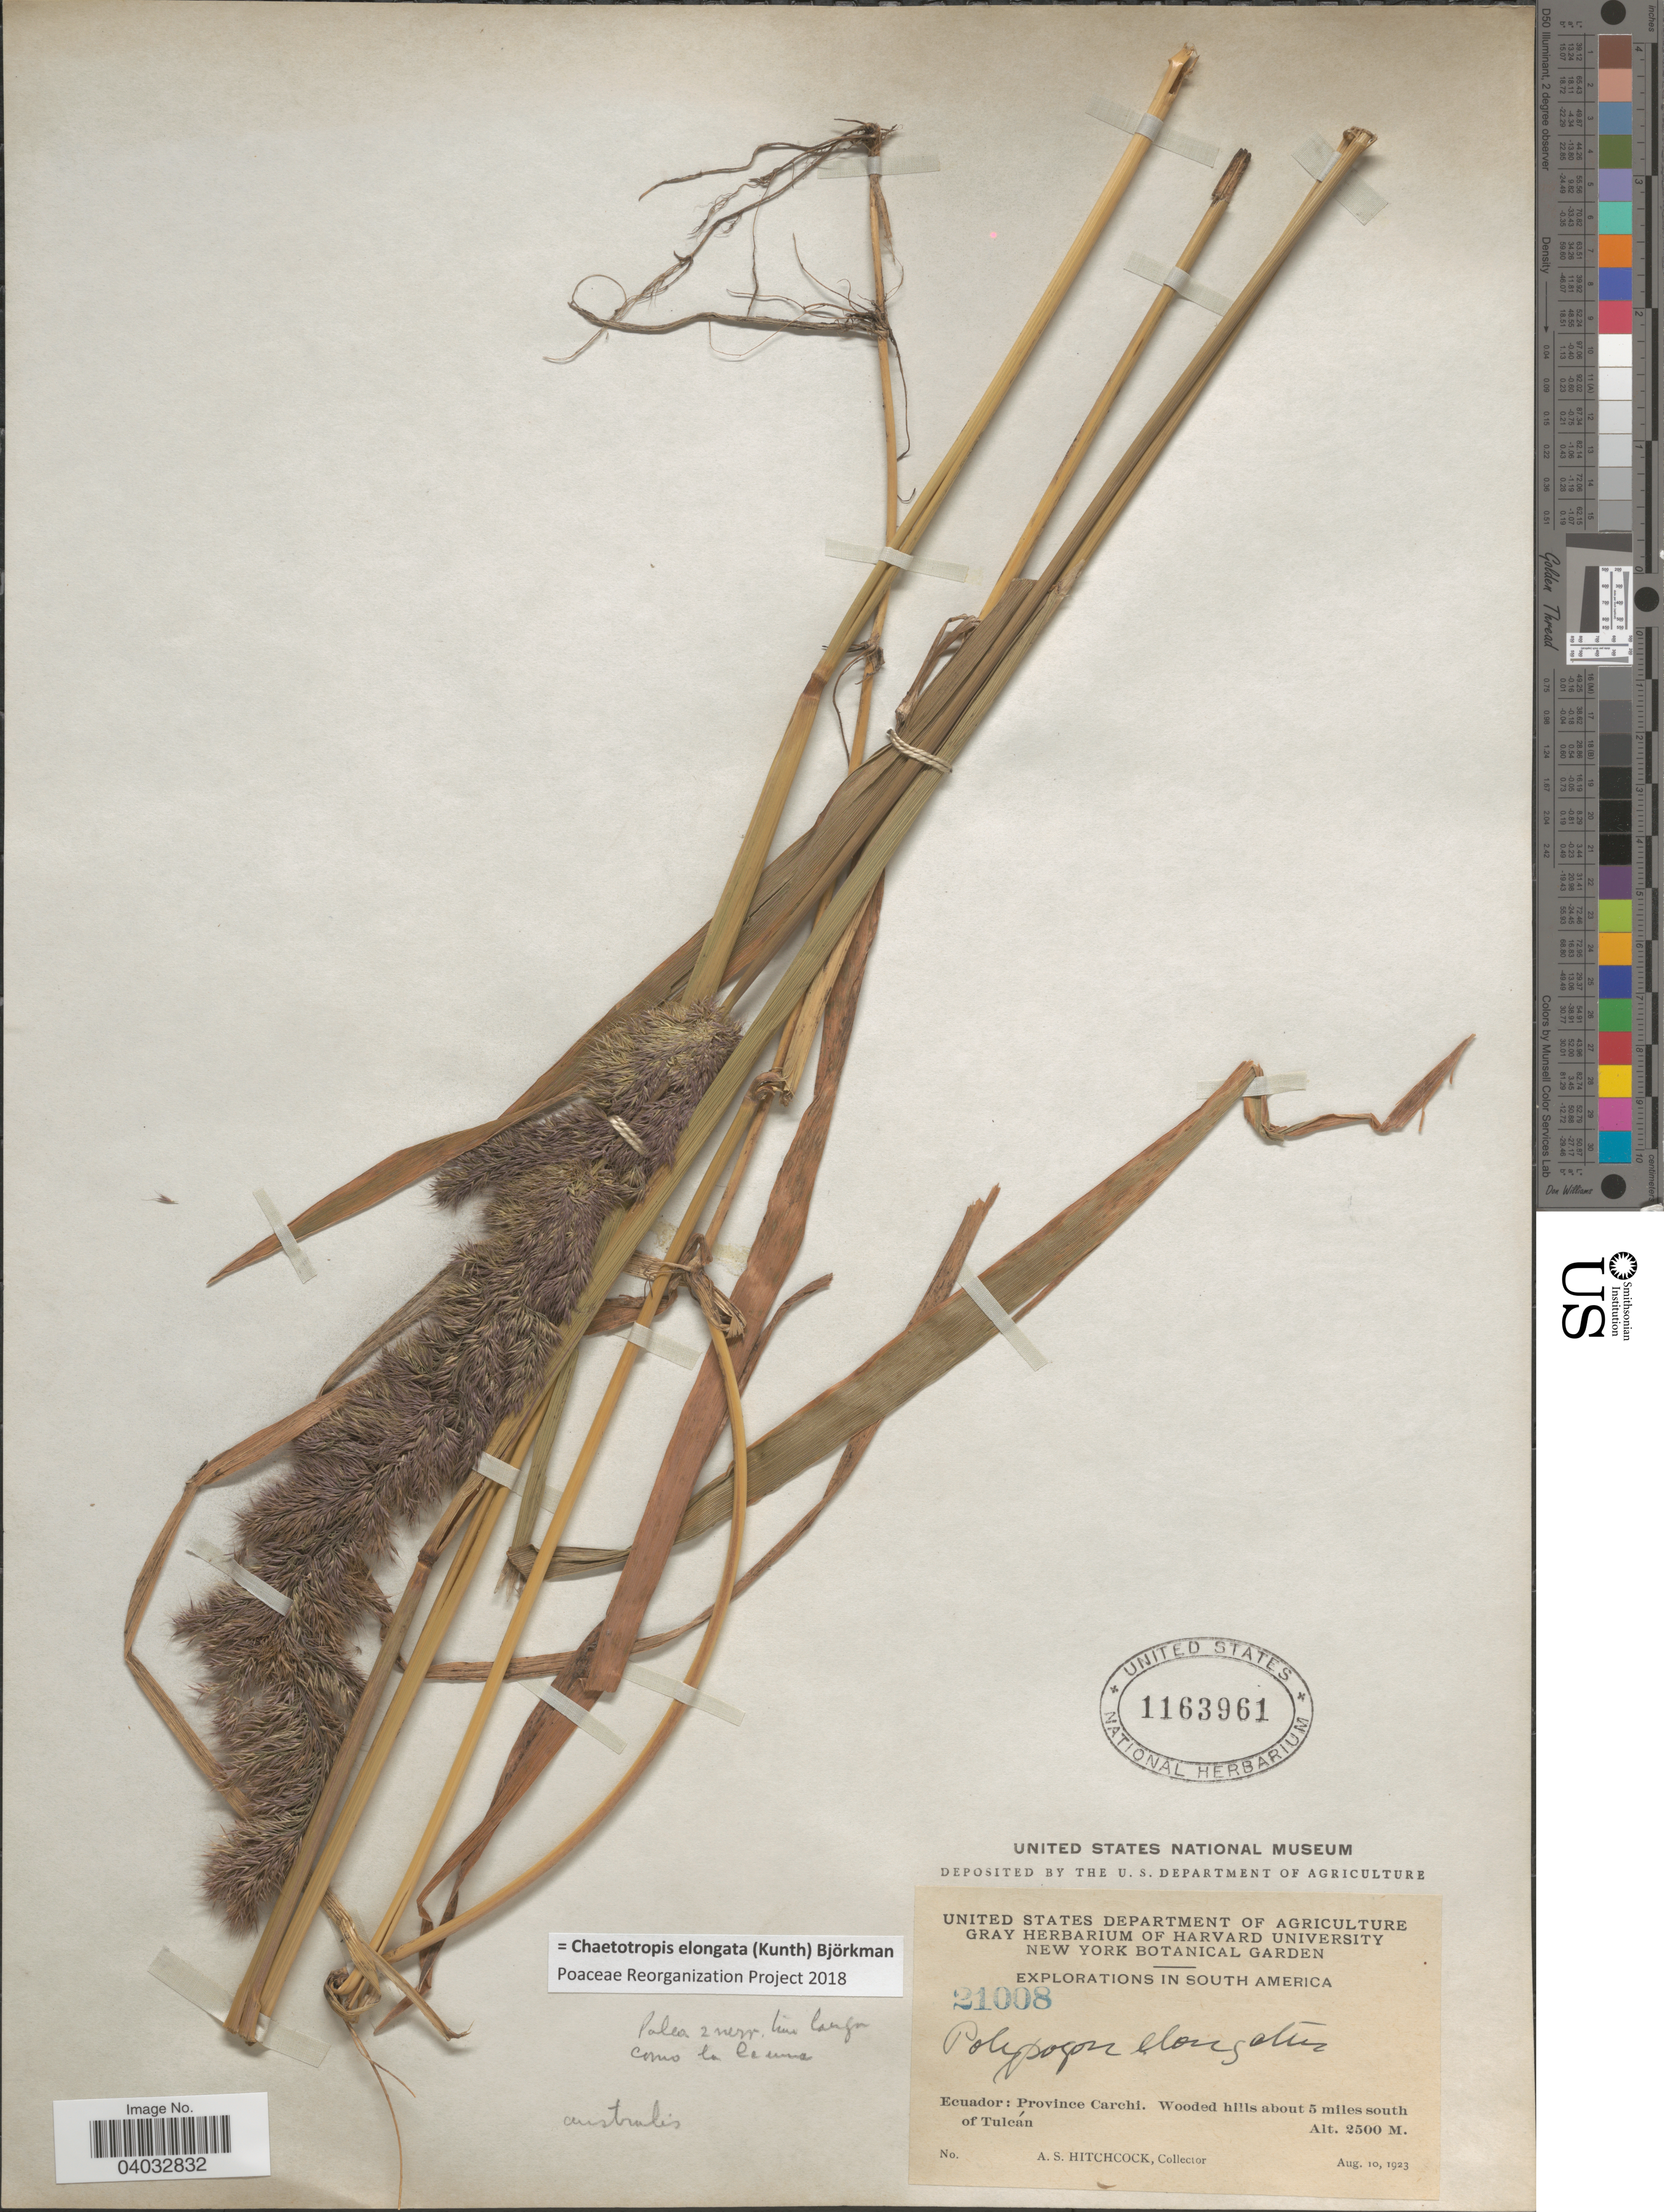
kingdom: Plantae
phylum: Tracheophyta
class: Liliopsida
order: Poales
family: Poaceae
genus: Chaetotropis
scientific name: Chaetotropis elongata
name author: (Kunth) Björkman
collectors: A. S. Hitchcock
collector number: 21008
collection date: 1923-08-10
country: Ecuador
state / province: Carchi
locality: Wooded hills about 5 miles south of Tulcán.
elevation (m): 2500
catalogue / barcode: US 1163961